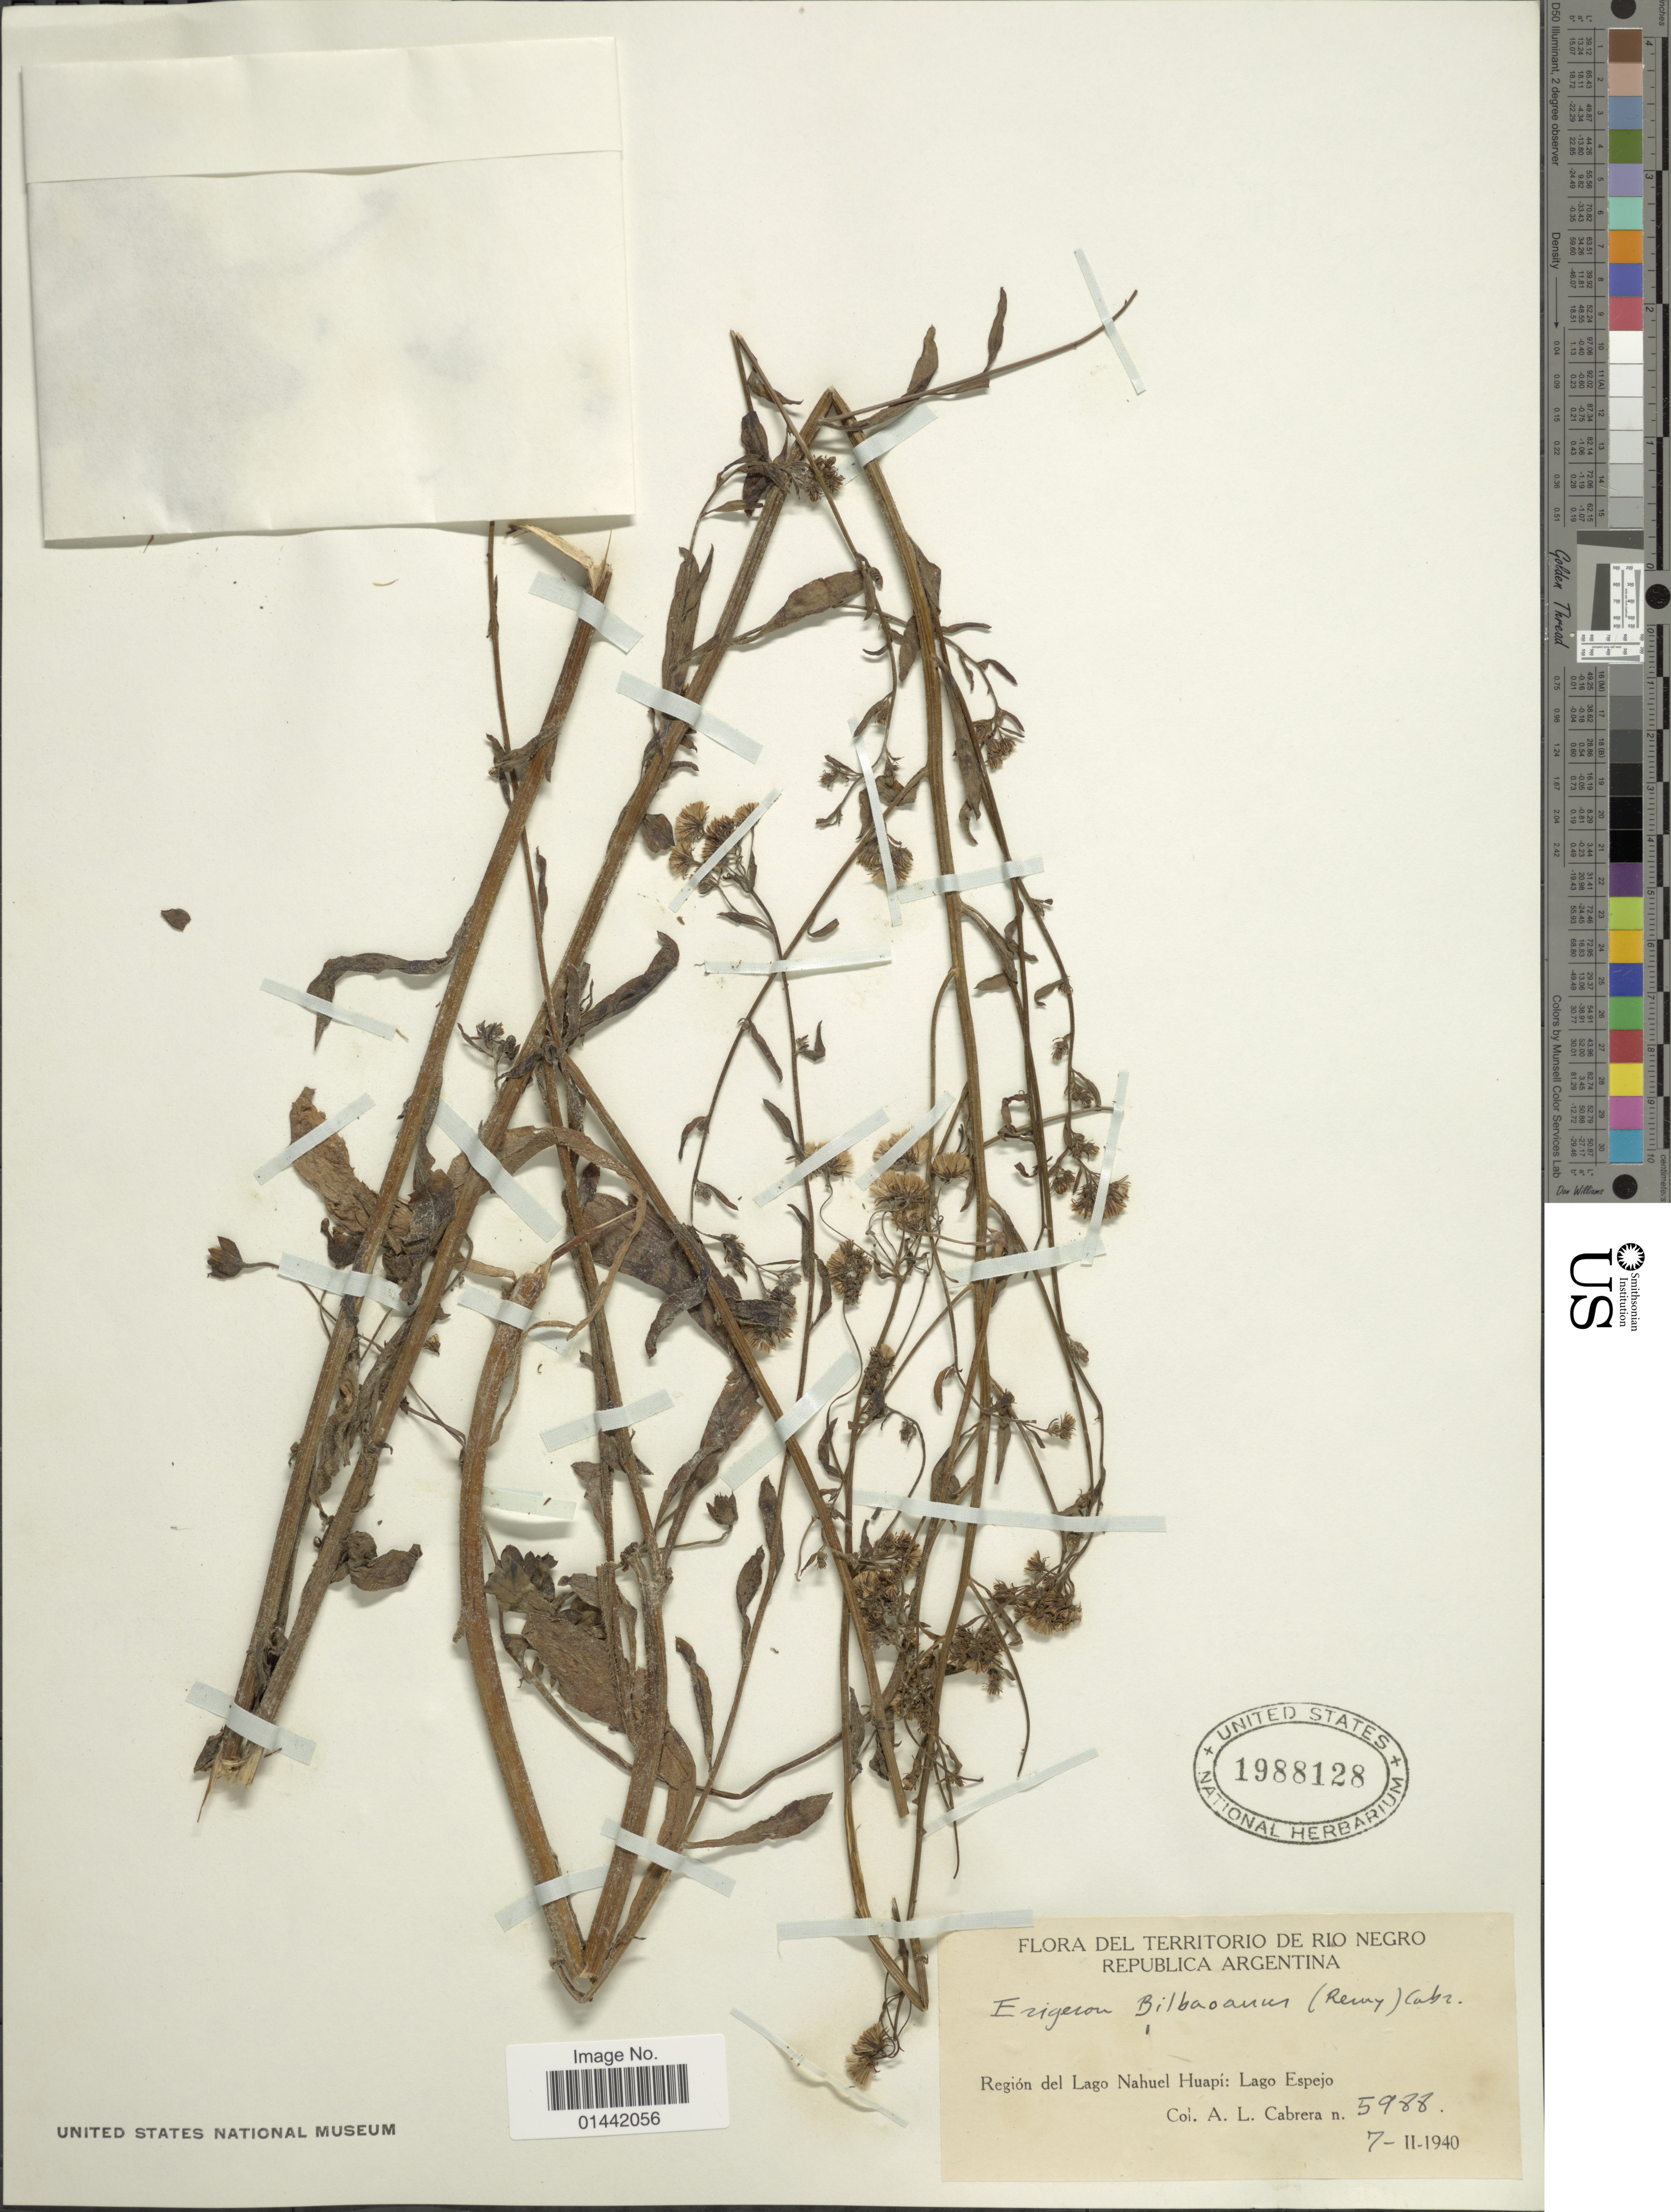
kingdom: Plantae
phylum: Tracheophyta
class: Magnoliopsida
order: Asterales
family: Asteraceae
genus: Erigeron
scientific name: Erigeron bilbaoanus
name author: (J. Rémy) Cabrera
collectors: A. L. Cabrera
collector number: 5988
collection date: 1940-02-07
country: Argentina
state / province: Rio Negro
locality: Territorio de Rio Negro, Región del Lago Nahuel Huapí: Lago Espejo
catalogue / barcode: US 1988128